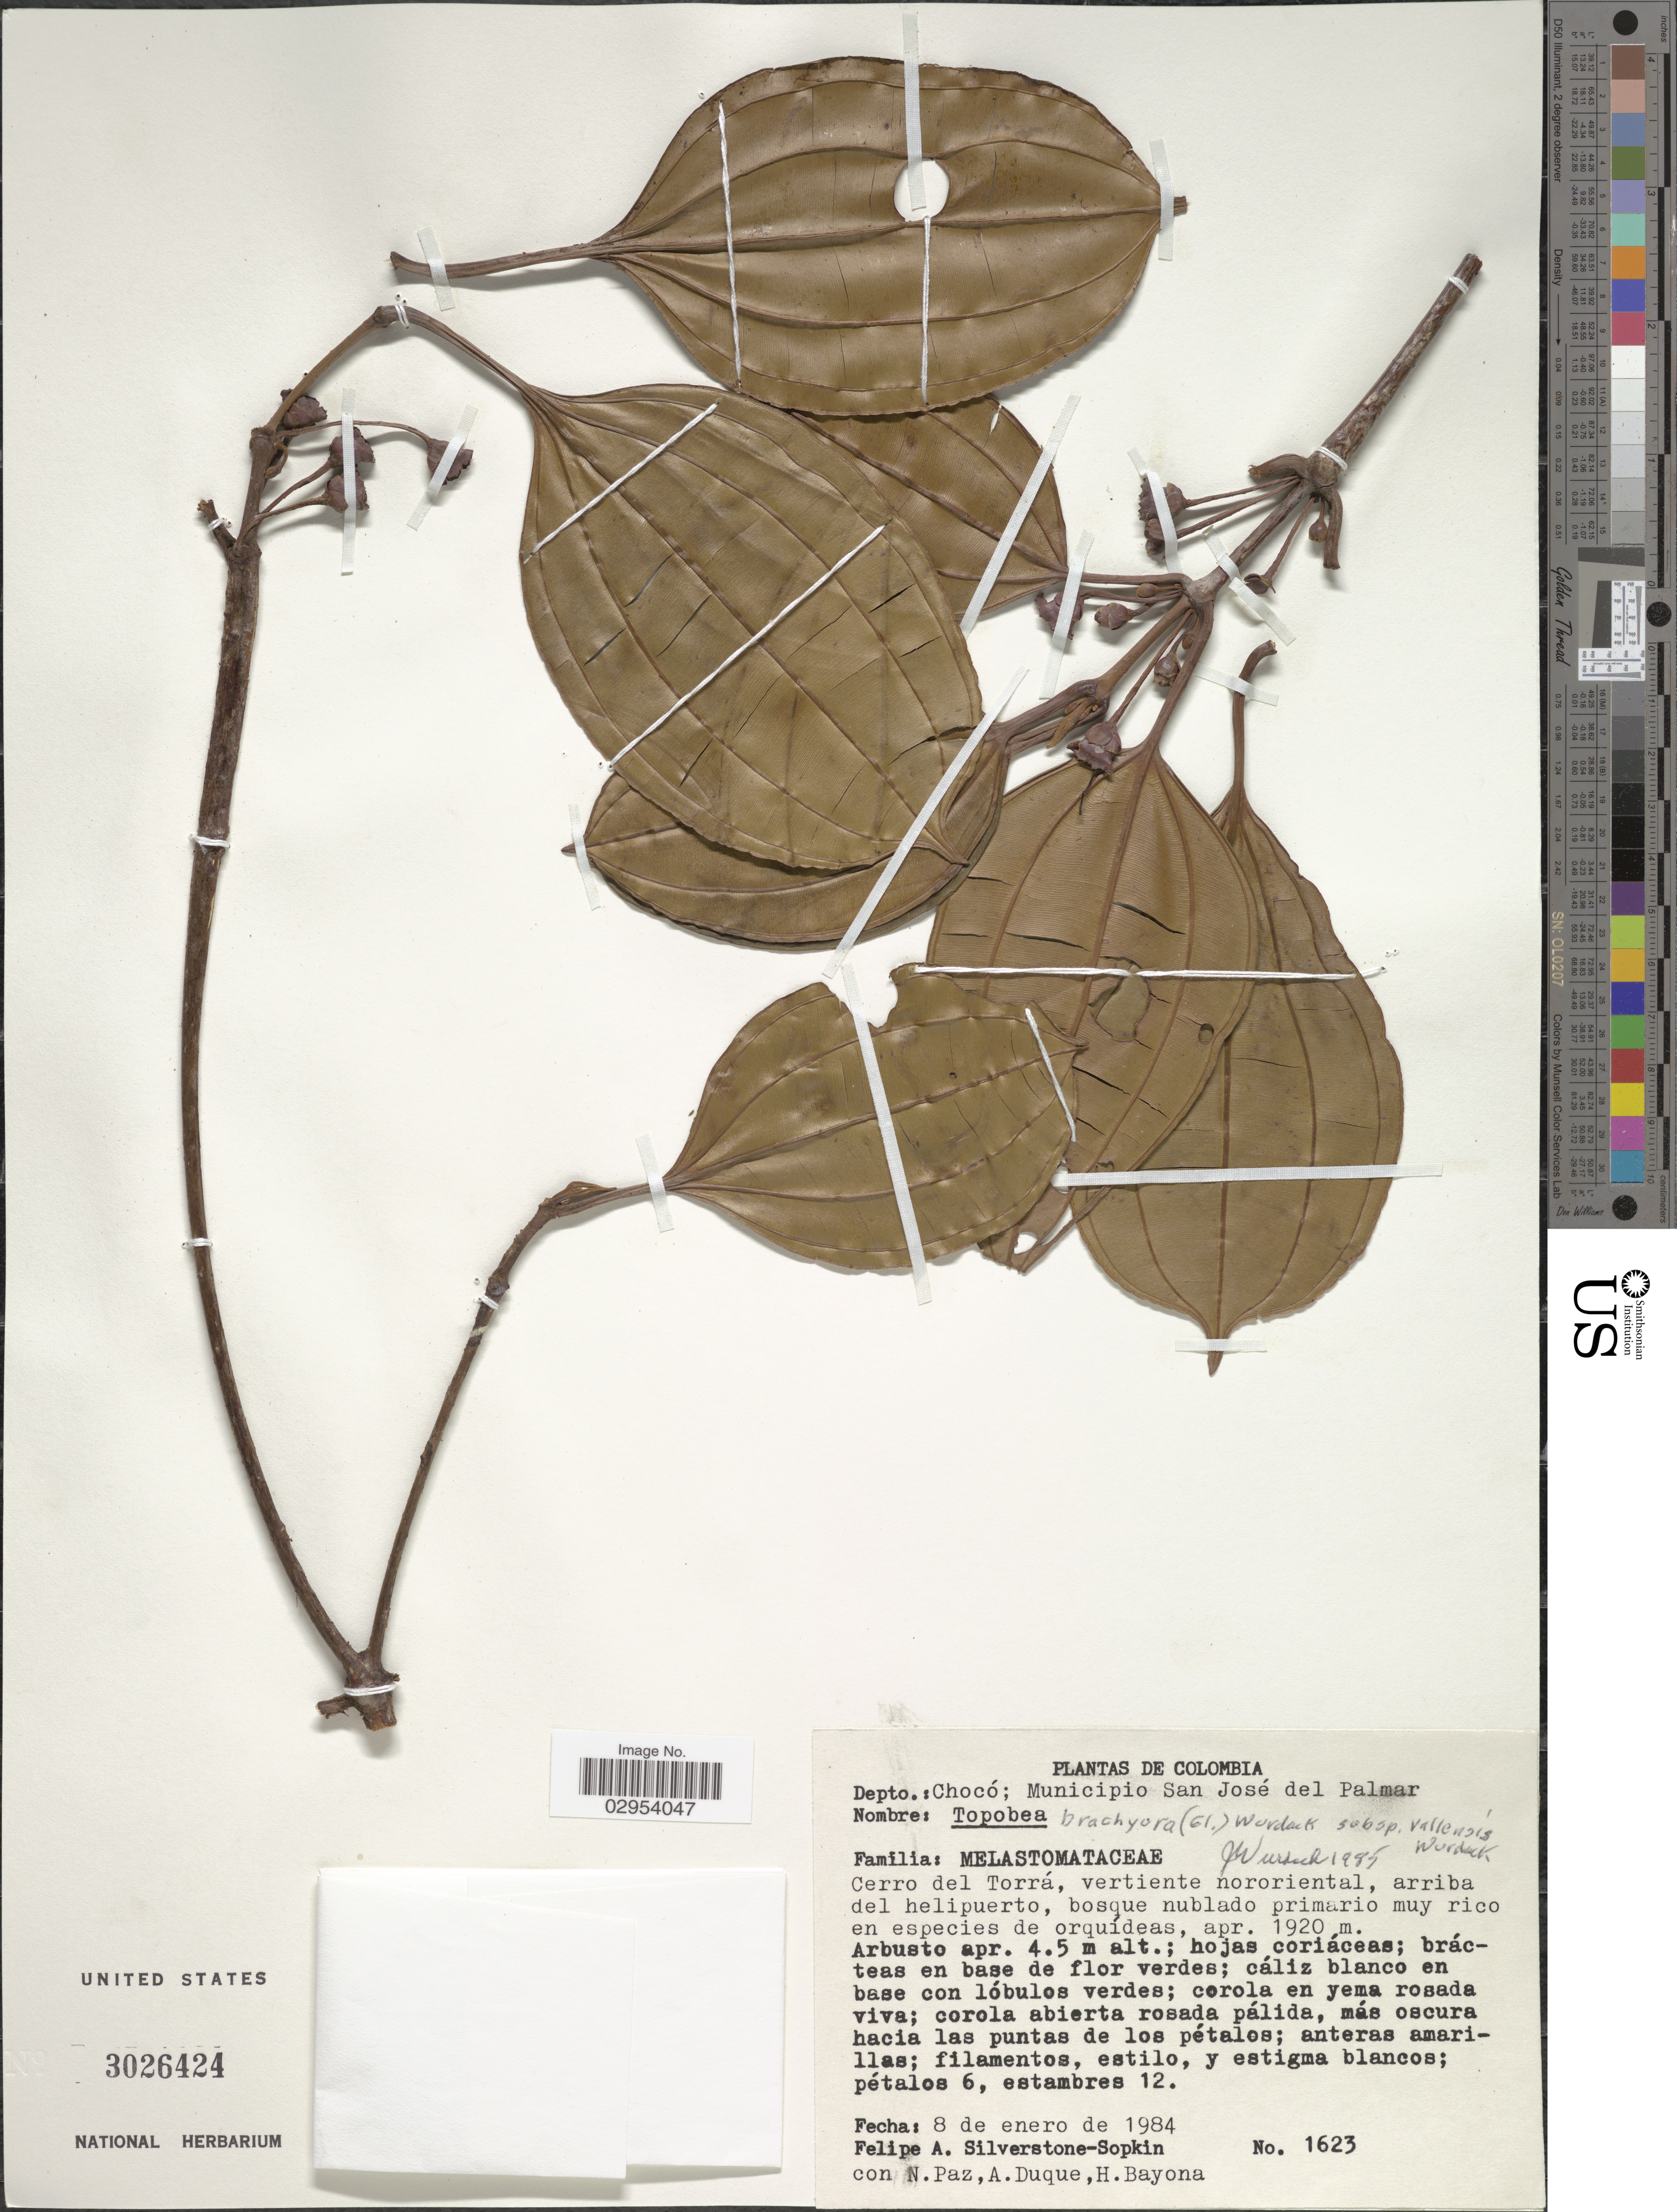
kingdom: Plantae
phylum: Tracheophyta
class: Magnoliopsida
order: Myrtales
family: Melastomataceae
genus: Topobea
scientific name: Topobea brachyura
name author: (Gleason) Wurdack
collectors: P. A. Silverstone-Sopkin, N. Paz, A. Duque & H. Bayona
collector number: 1623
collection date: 1984-01-08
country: Colombia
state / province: Chocó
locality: Depto.: Chocó; Municipio San José del Palmar. Cerro del Torrá, vertiente nororiental, arriba del helipuerto.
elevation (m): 1920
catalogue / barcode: US 3026424